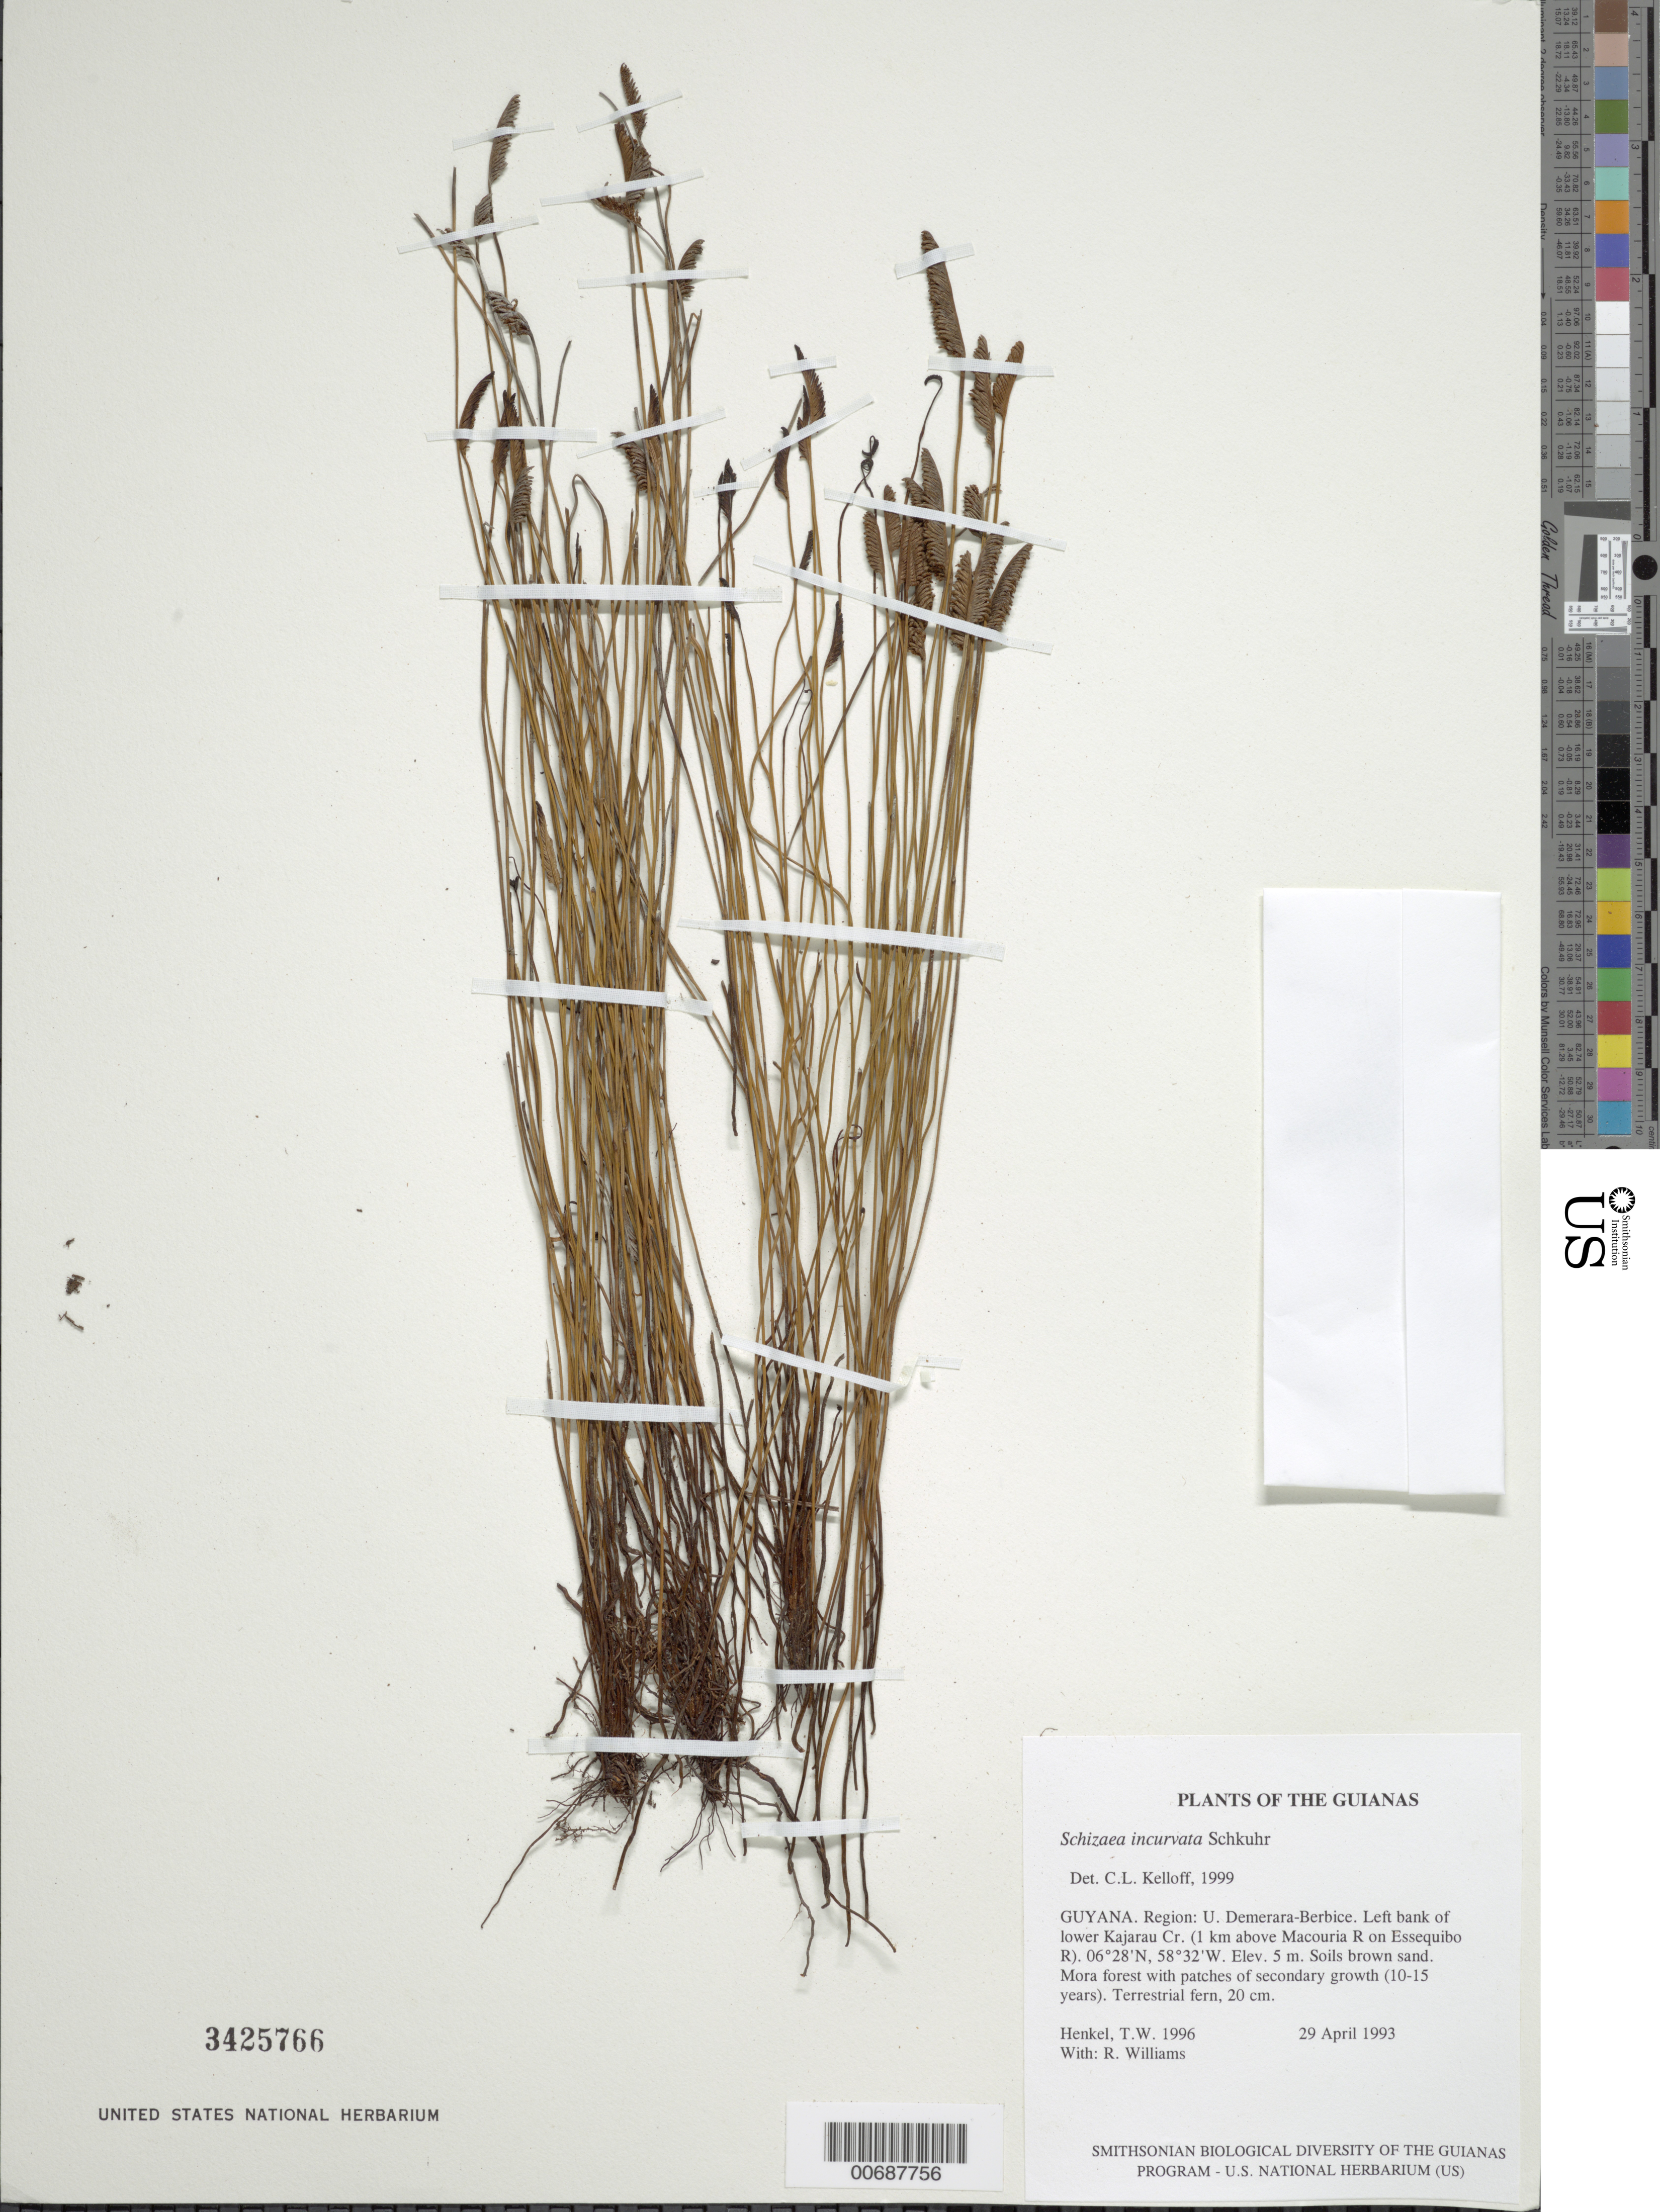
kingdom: Plantae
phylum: Tracheophyta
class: Polypodiopsida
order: Schizaeales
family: Schizaeaceae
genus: Schizaea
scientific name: Schizaea incurvata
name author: Schkuhr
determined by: Kelloff, Carol L., (US), Smithsonian Institution - National Museum of Natural History (UNITED STATES)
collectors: T. Henkel & R. Williams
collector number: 1996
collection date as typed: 29 April 1993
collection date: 1993-04-29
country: Guyana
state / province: U. Demerara-Berbice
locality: Left bank of lower Kajarau Cr. (1 km above Macouria R on Essequibo R)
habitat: Soils brown sand. Mora forest with patches of secondary growth (10-15 years)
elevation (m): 5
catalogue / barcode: US 3425766